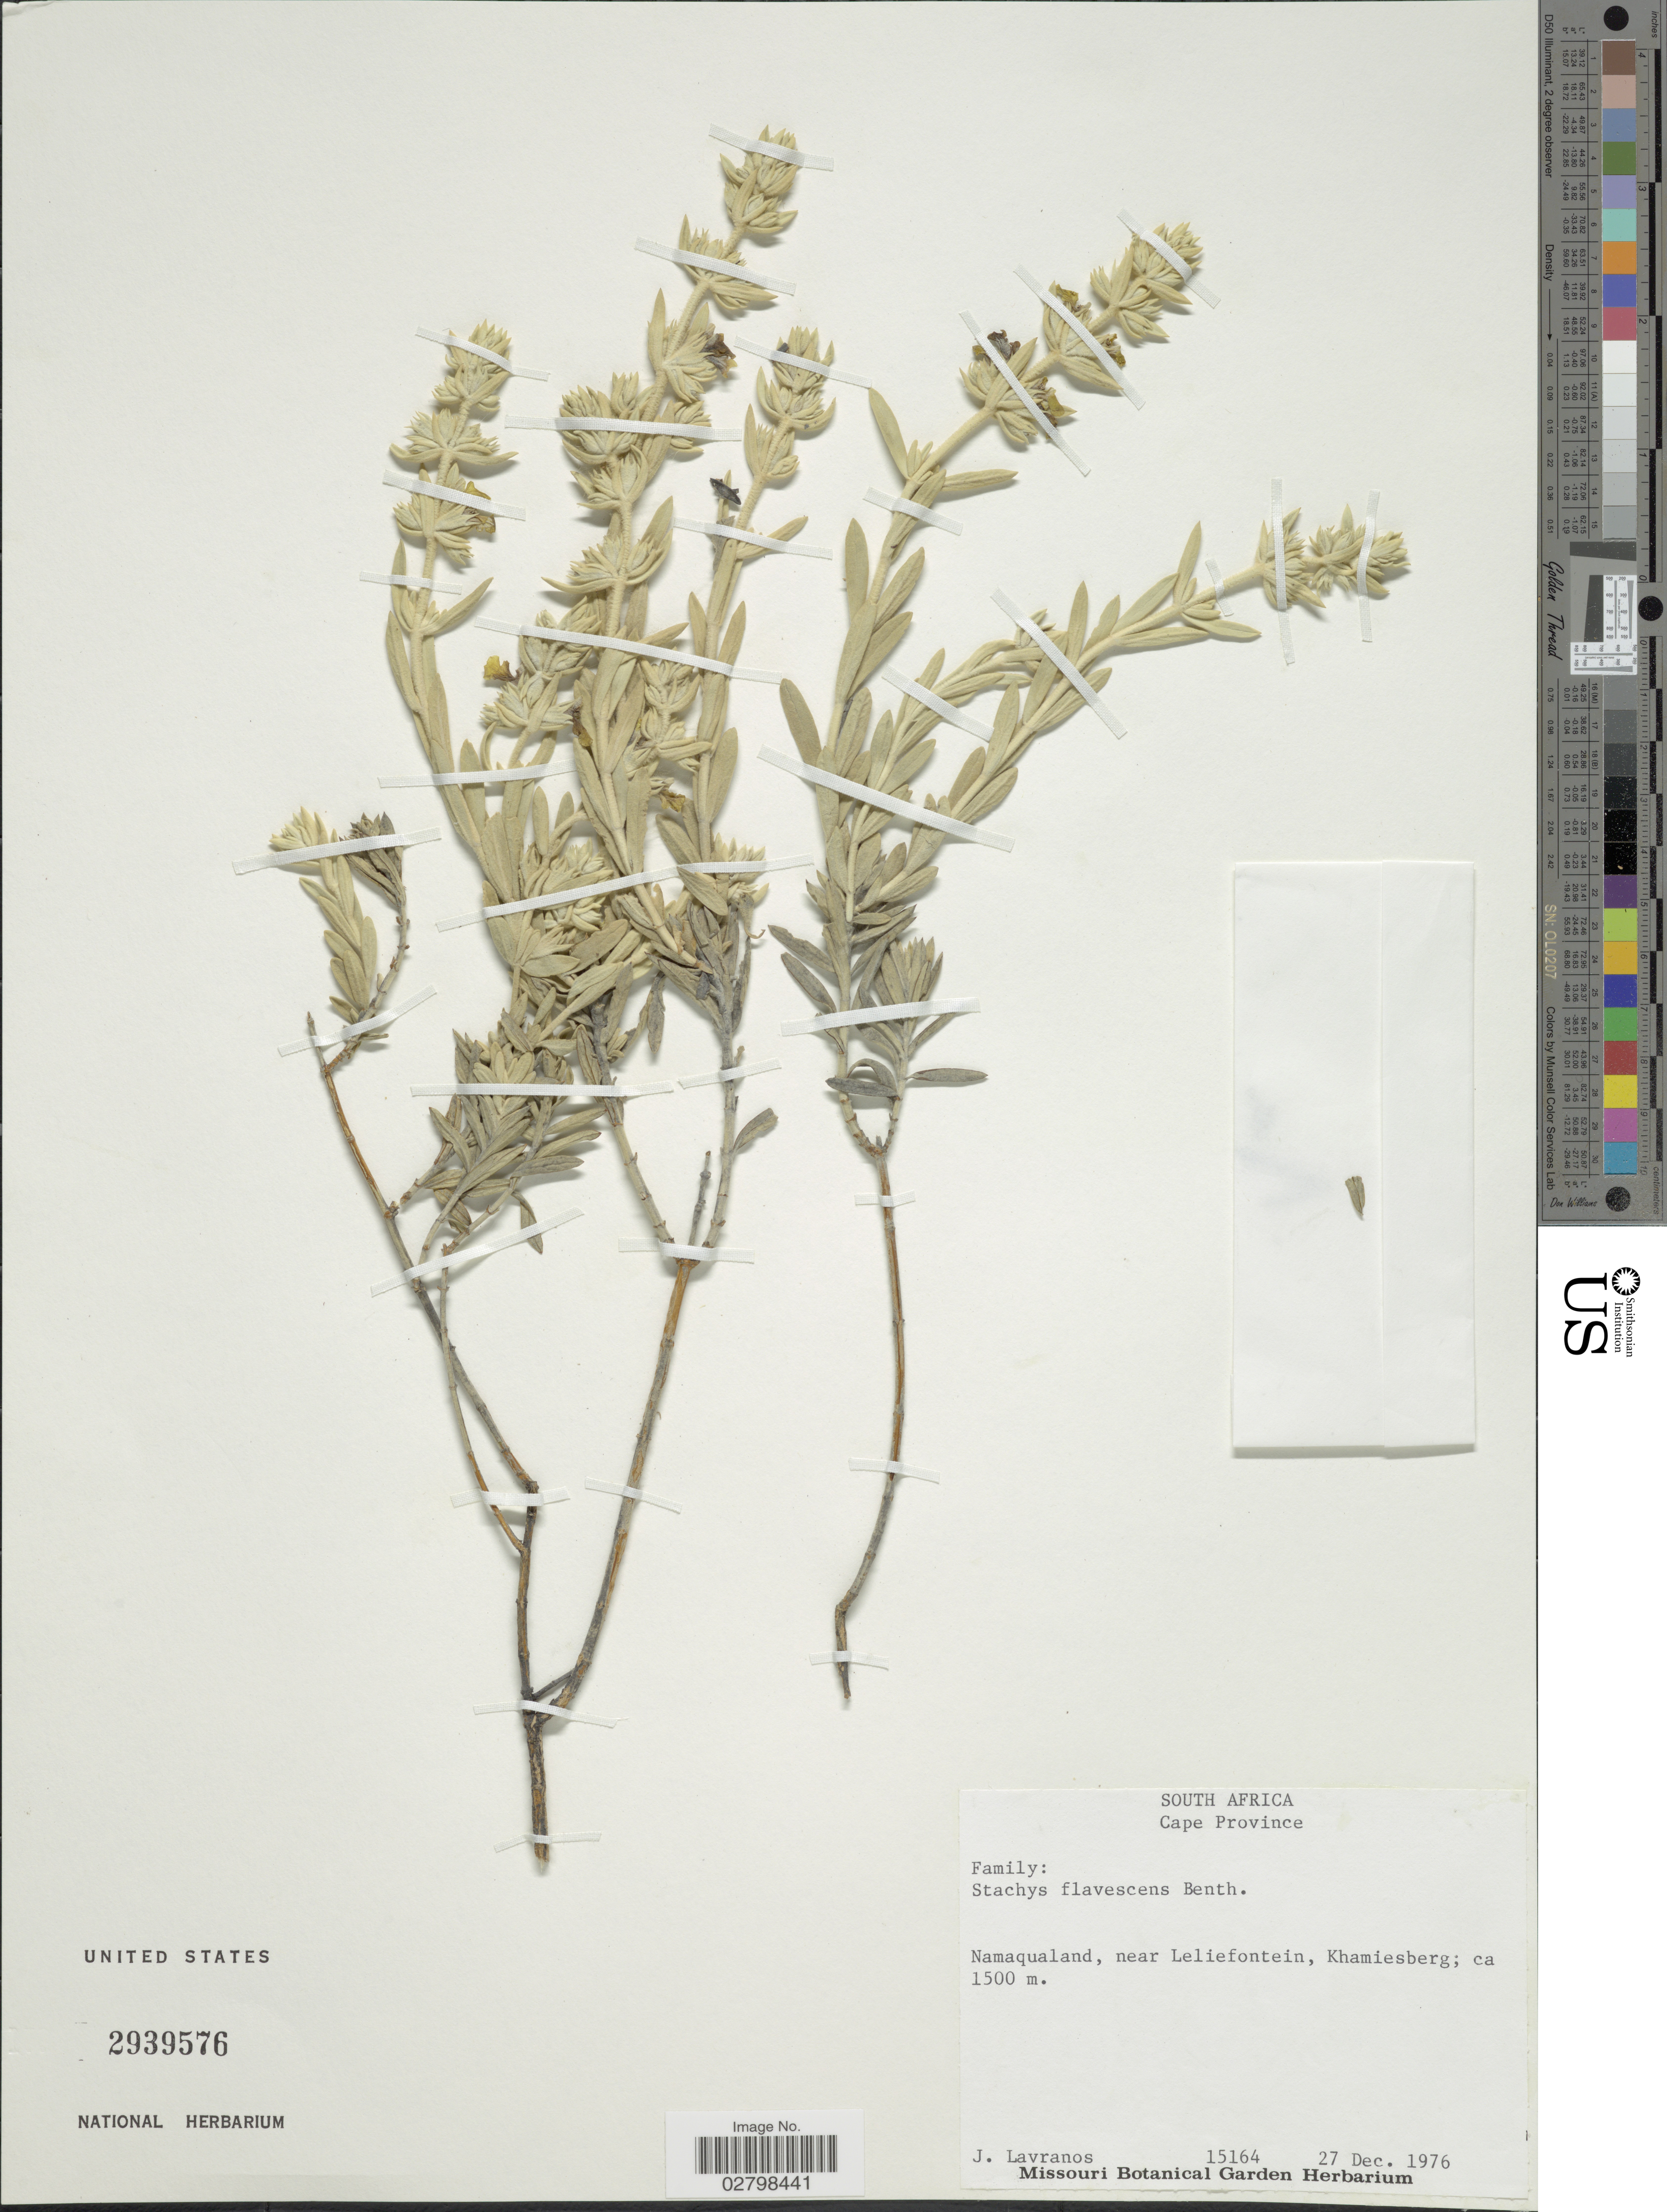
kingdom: Plantae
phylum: Tracheophyta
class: Magnoliopsida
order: Lamiales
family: Lamiaceae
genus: Stachys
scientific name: Stachys galpinii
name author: Briq.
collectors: J. Lavranos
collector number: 15164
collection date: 1976-12-27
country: South Africa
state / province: Northern Cape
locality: Namaqualand, near Leliefontein, Khamiesberg.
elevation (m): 1500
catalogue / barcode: US 2939576